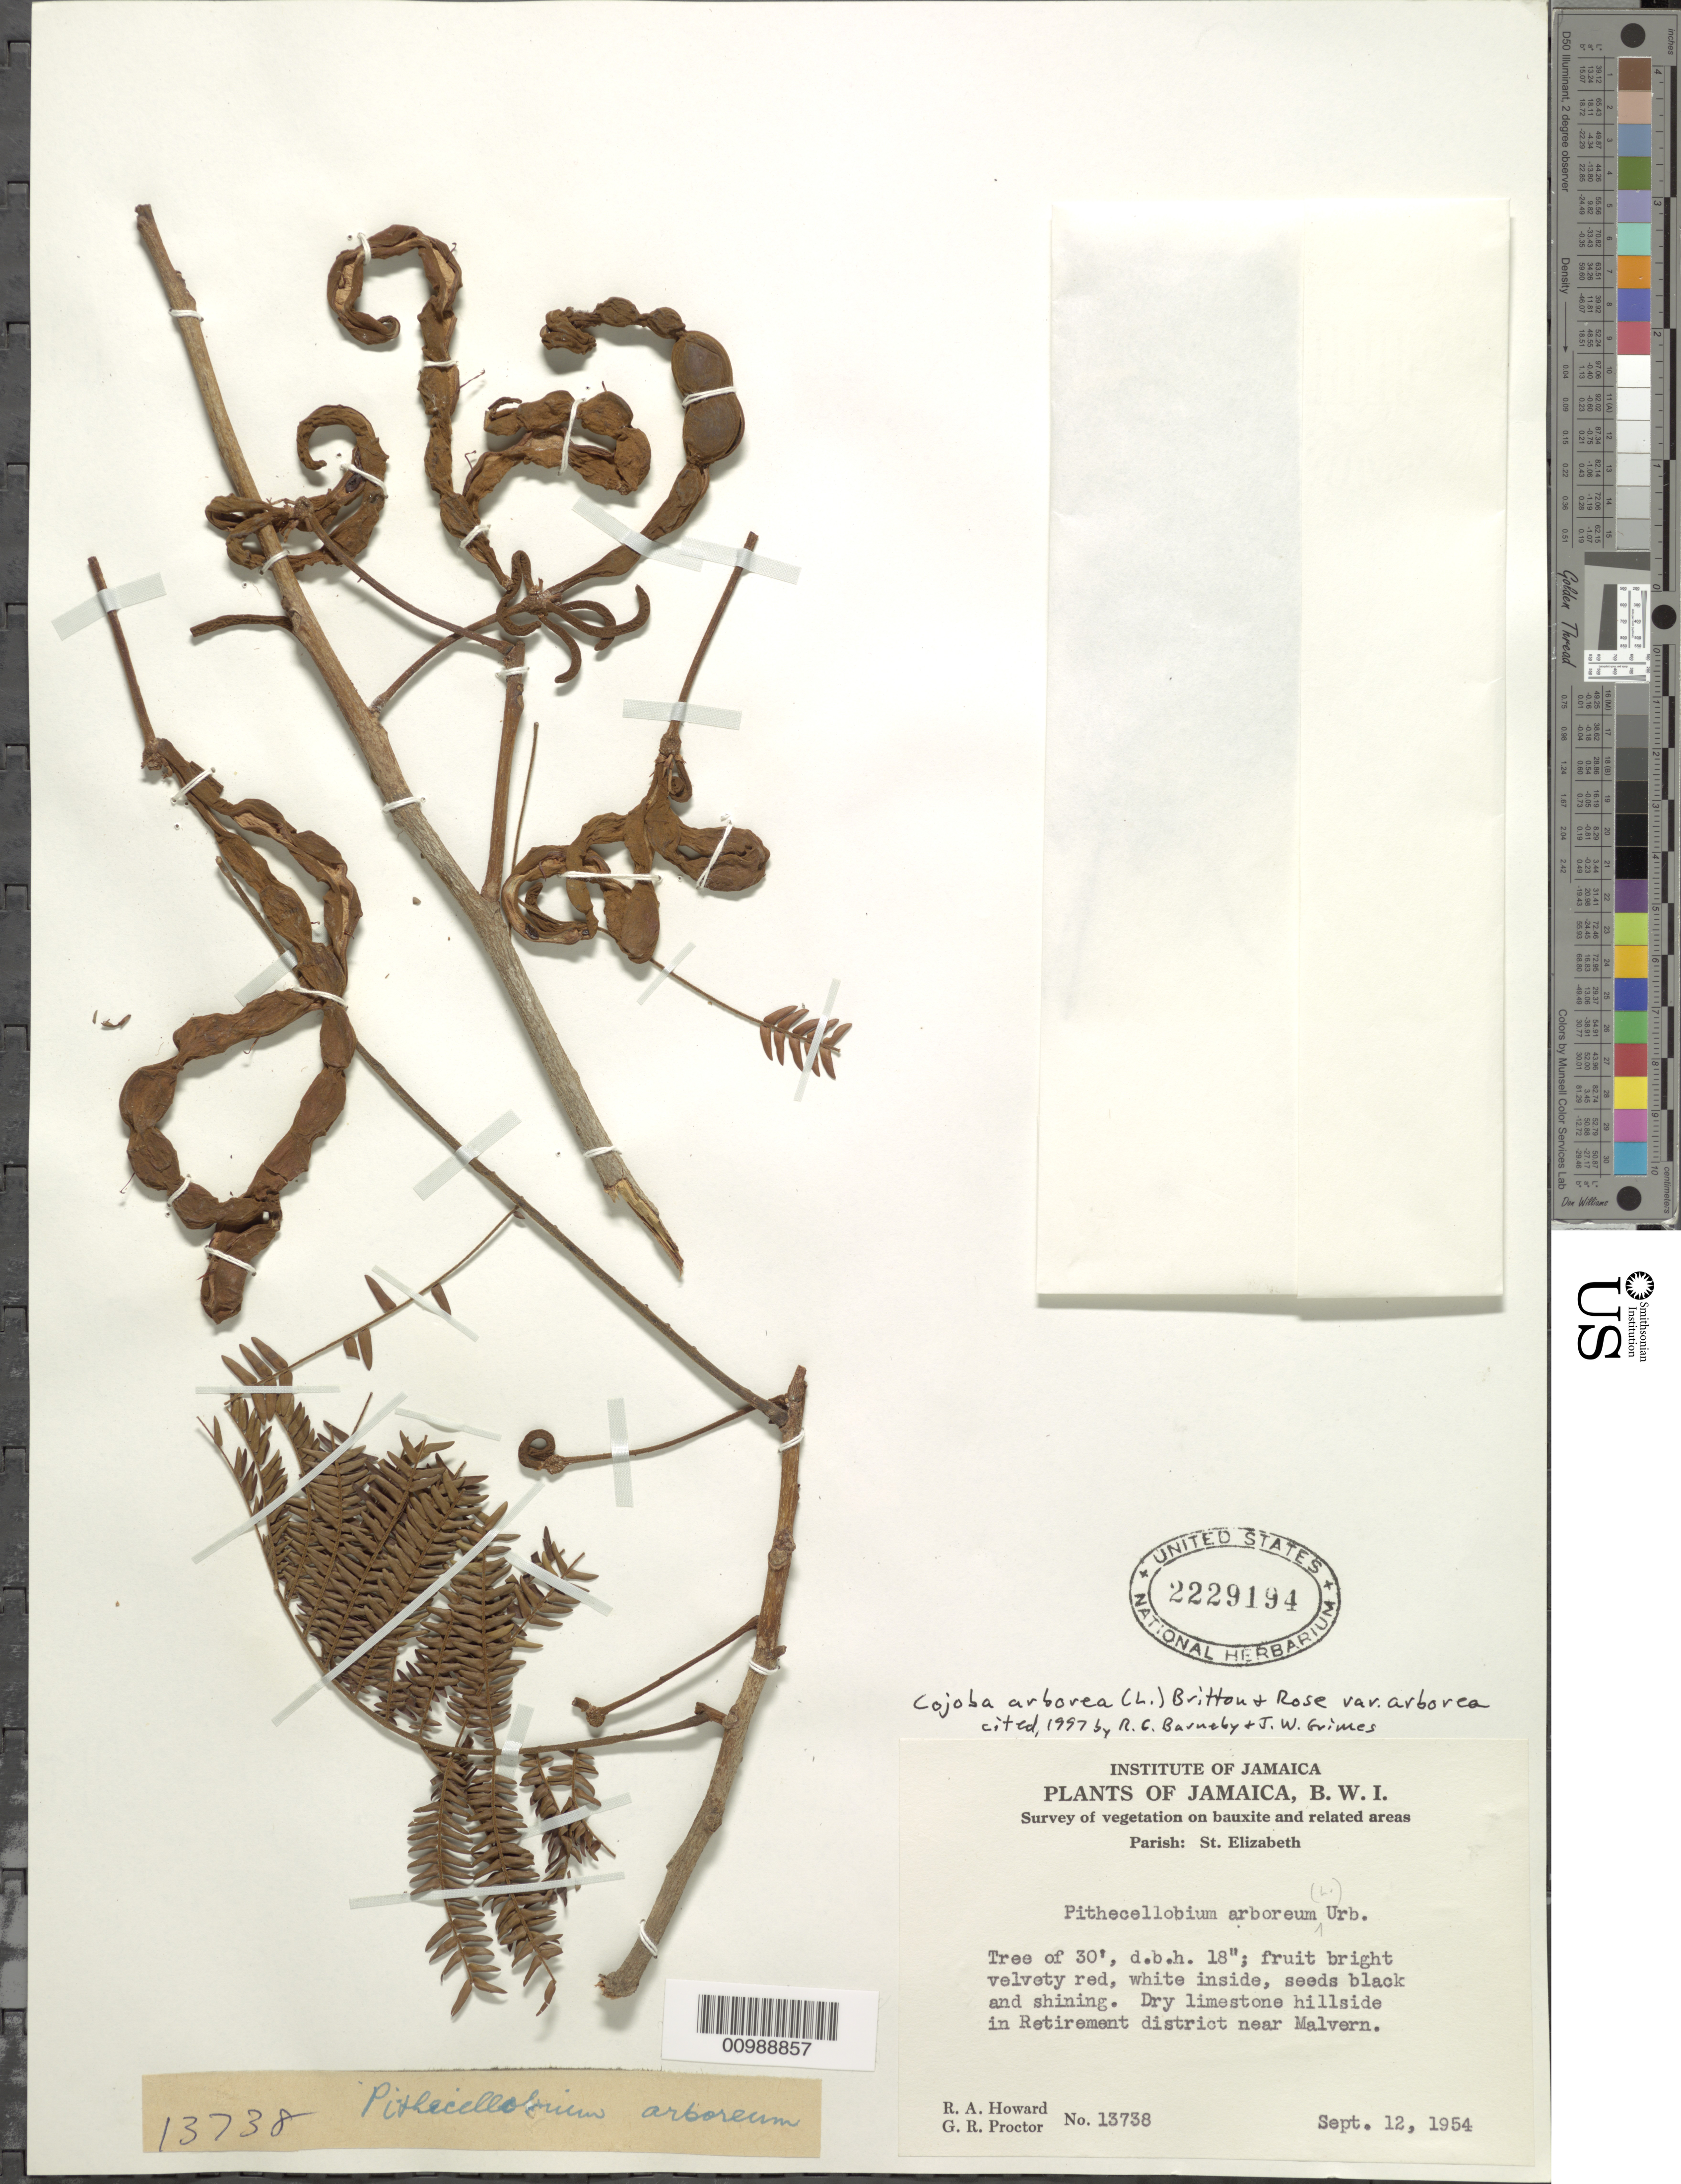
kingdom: Plantae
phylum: Tracheophyta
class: Magnoliopsida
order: Fabales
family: Fabaceae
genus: Cojoba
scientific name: Cojoba arborea var. arborea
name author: (L.) Britton & Rose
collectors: R. A. Howard & G. R. Proctor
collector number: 13738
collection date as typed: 12 Sep 1954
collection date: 1954-09-12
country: Jamaica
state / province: Saint Elizabeth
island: Jamaica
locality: Dry limestone hillside in Retirement district near Malvern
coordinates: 0 N, 0 E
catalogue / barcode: US 2229194